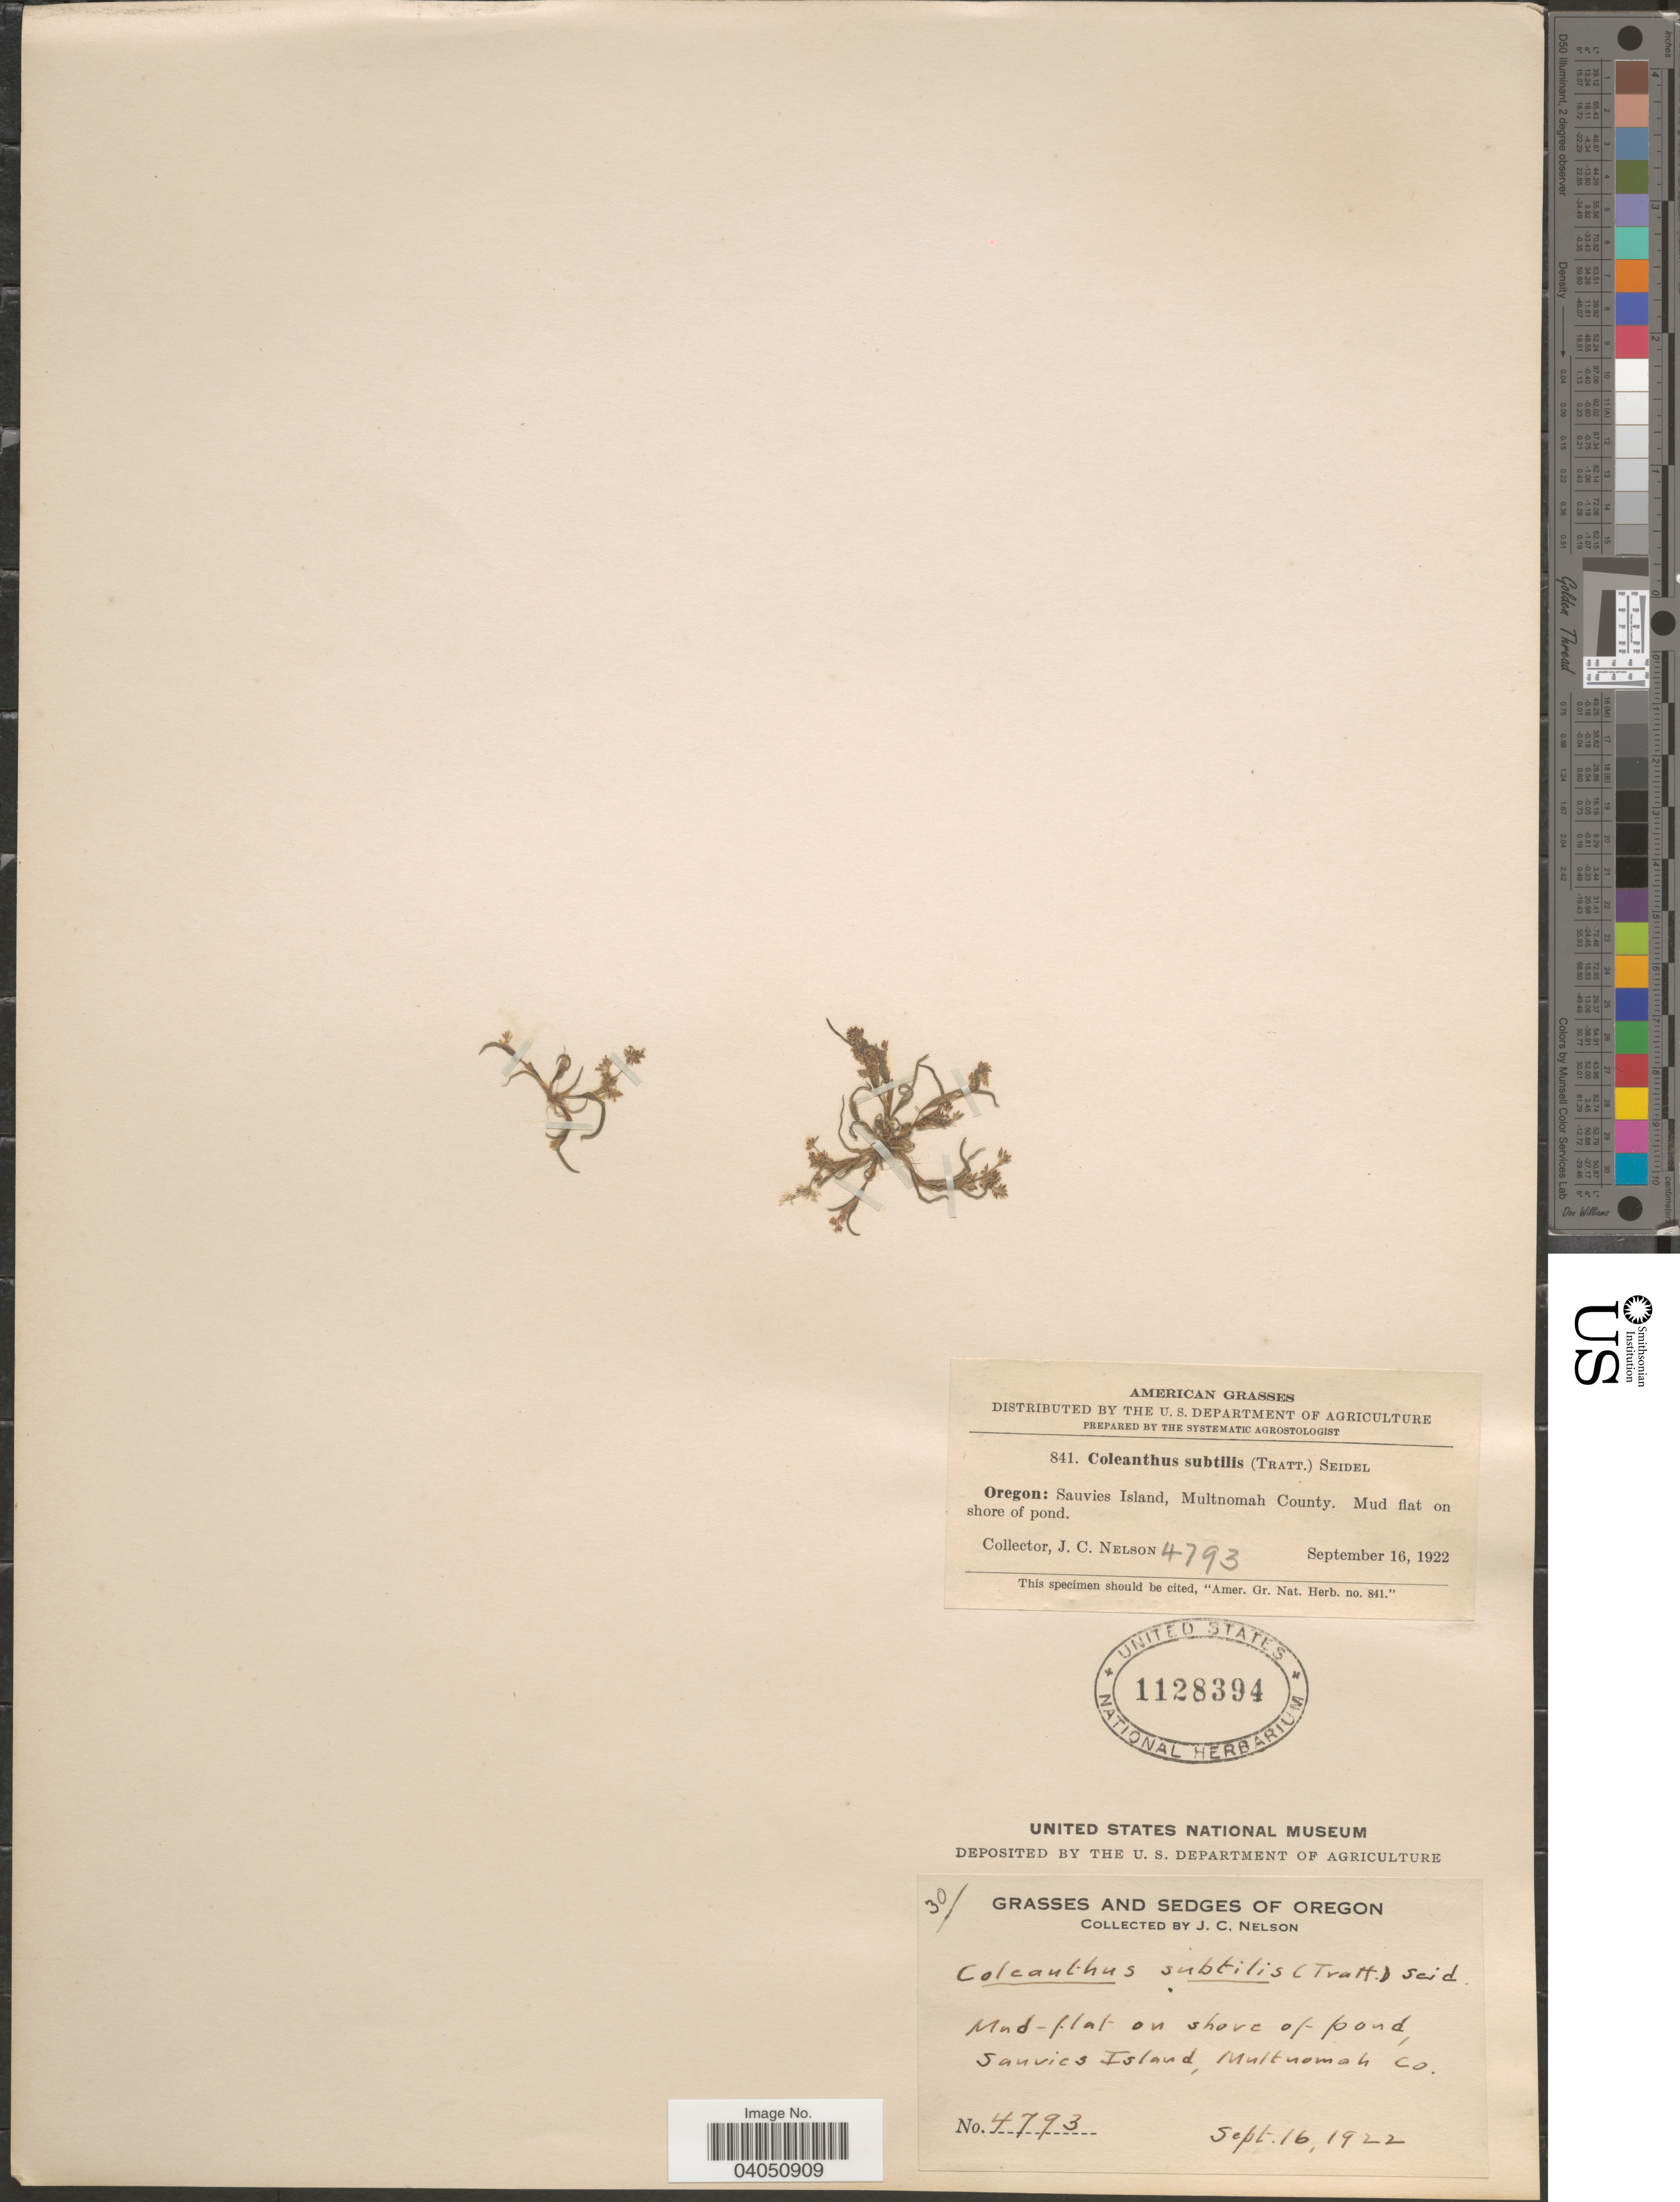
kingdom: Plantae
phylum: Tracheophyta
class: Liliopsida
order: Poales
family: Poaceae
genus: Coleanthus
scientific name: Coleanthus subtilis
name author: (Tratt.) Seidl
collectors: J. C. Nelson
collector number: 4793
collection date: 1922-09-16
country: United States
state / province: Oregon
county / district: Multnomah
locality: Sauvies Island, Multnomah County. Mud-flat on shore of pond, Sauvies Island, Multnomah Co.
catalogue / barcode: US 1128394